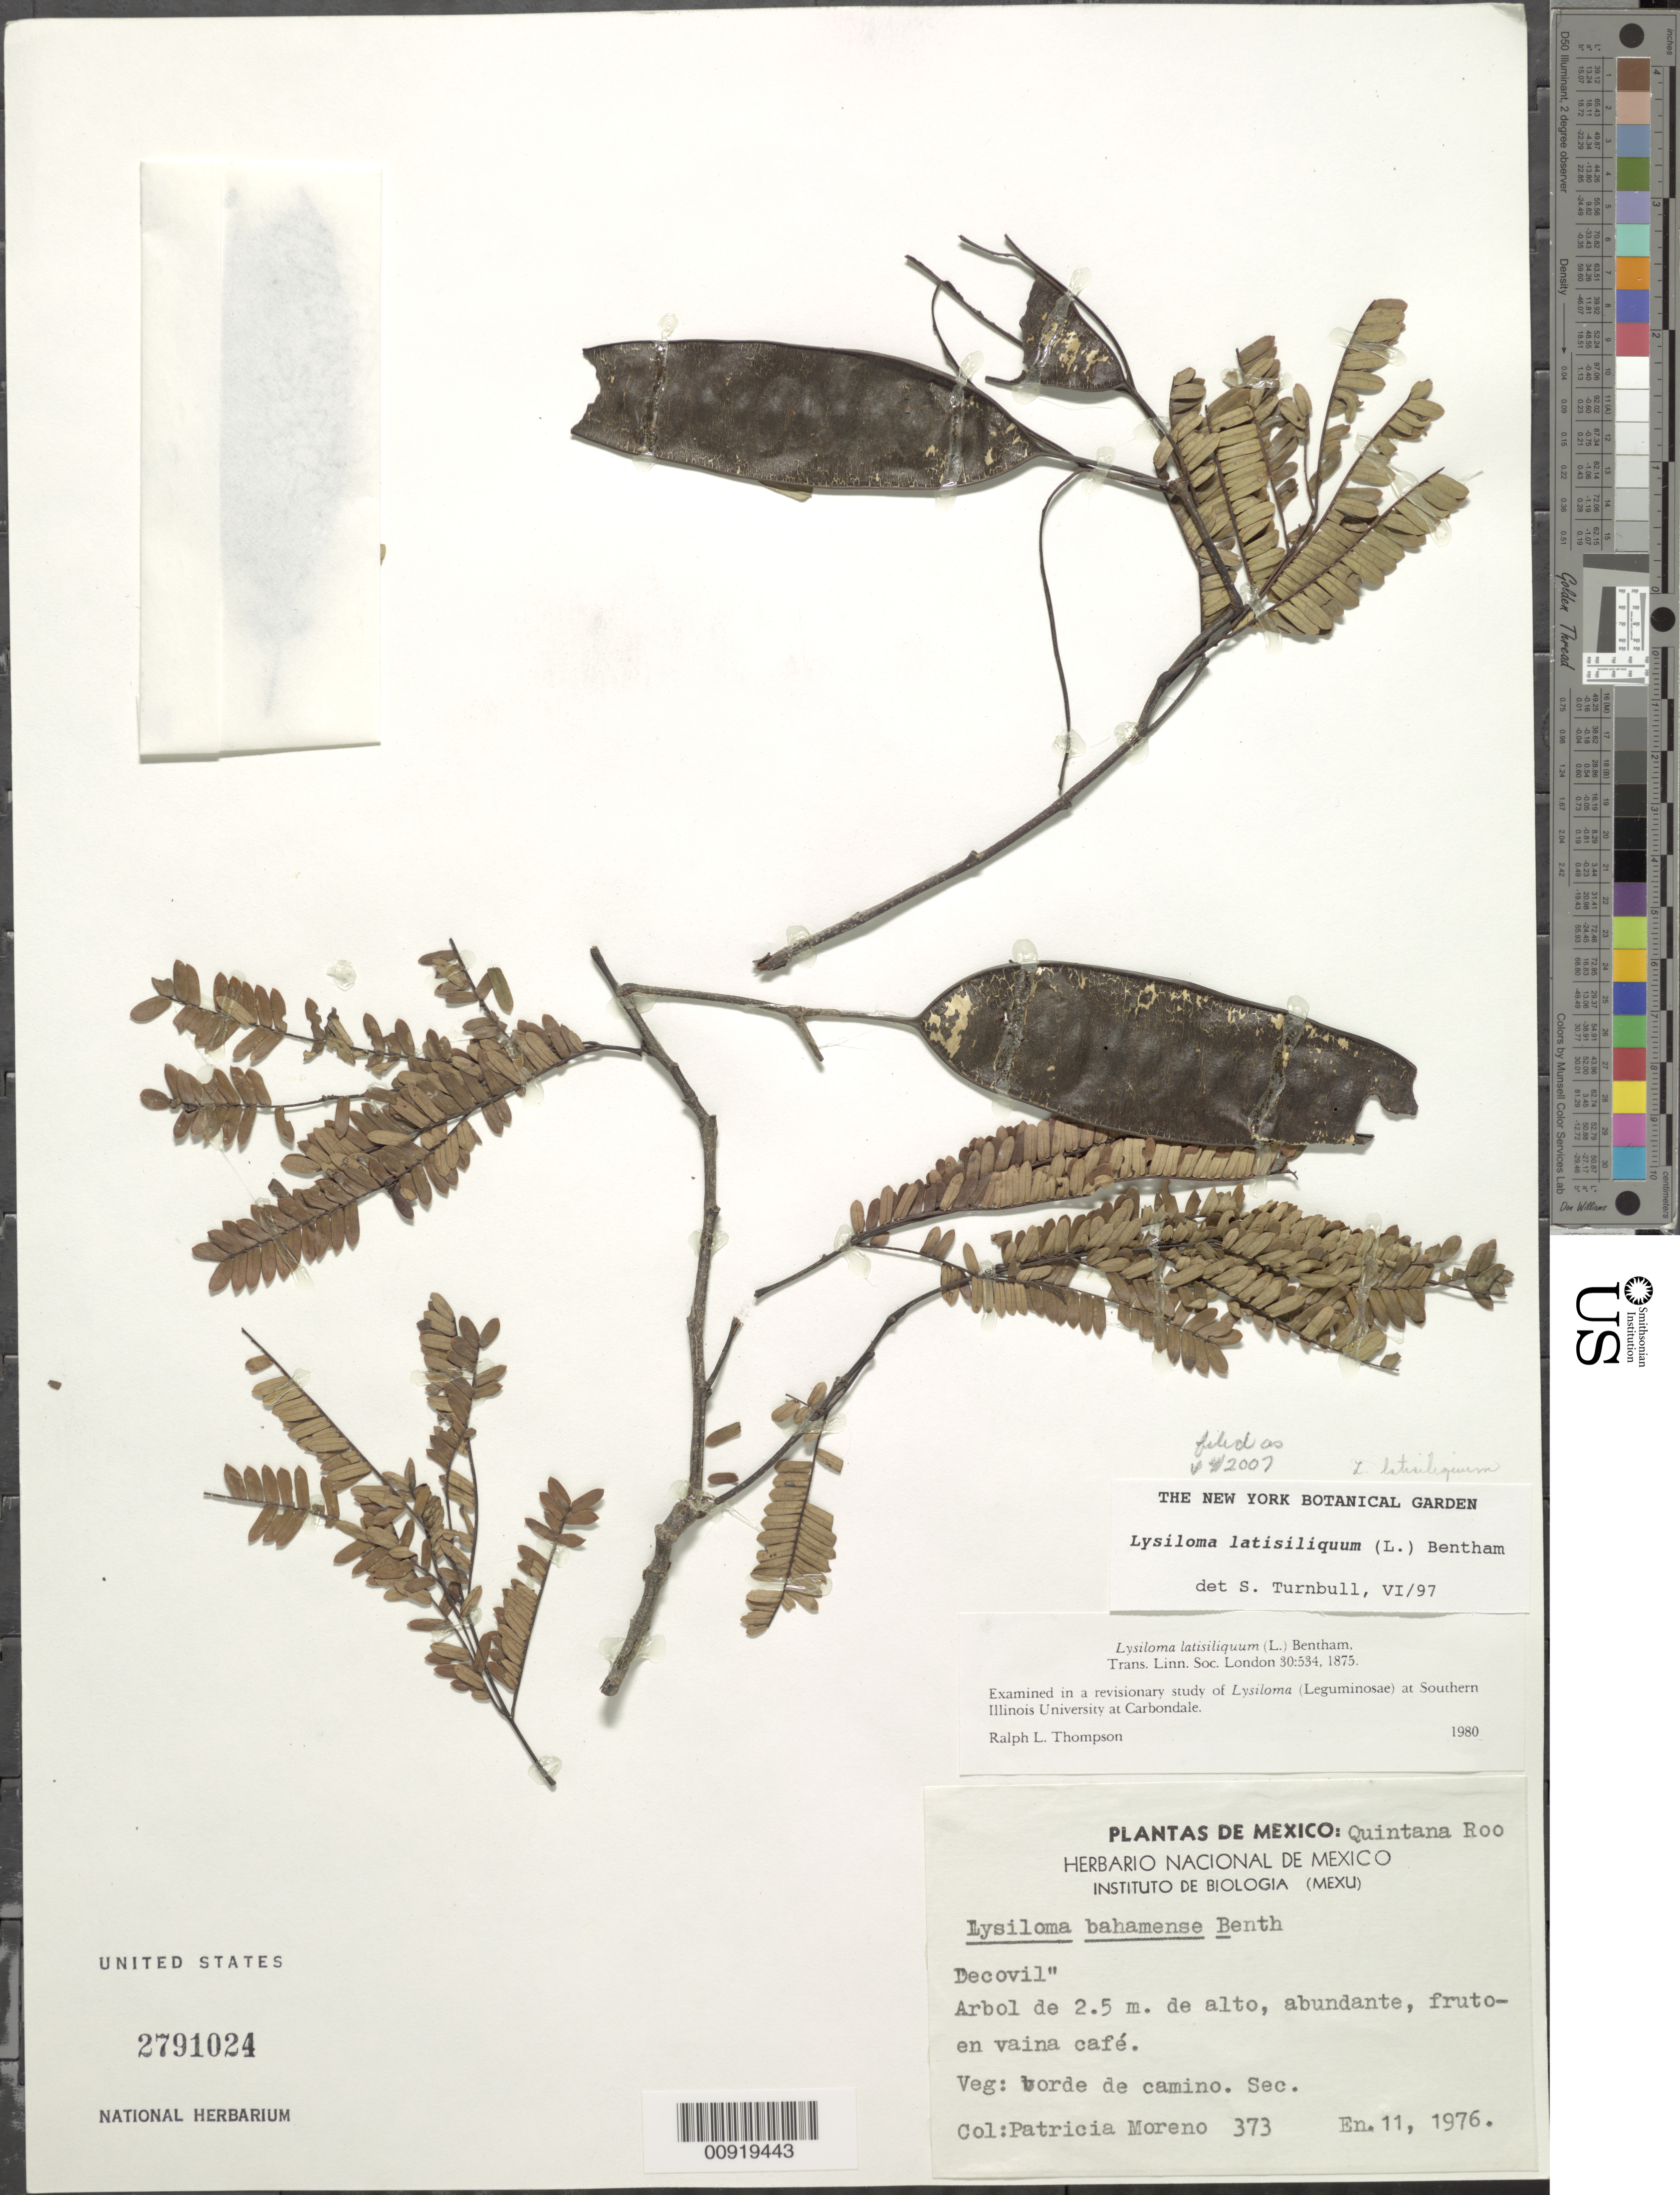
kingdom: Plantae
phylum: Tracheophyta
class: Magnoliopsida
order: Fabales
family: Fabaceae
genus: Lysiloma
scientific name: Lysiloma latisiliquum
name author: (L.) Benth.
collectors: P. Moreno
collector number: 373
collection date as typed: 11 Jan 1976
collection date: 1976-01-11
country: Mexico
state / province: Quintana Roo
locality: Quintana Roo.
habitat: Borde de camino. Veg. Sec.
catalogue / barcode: US 2791024